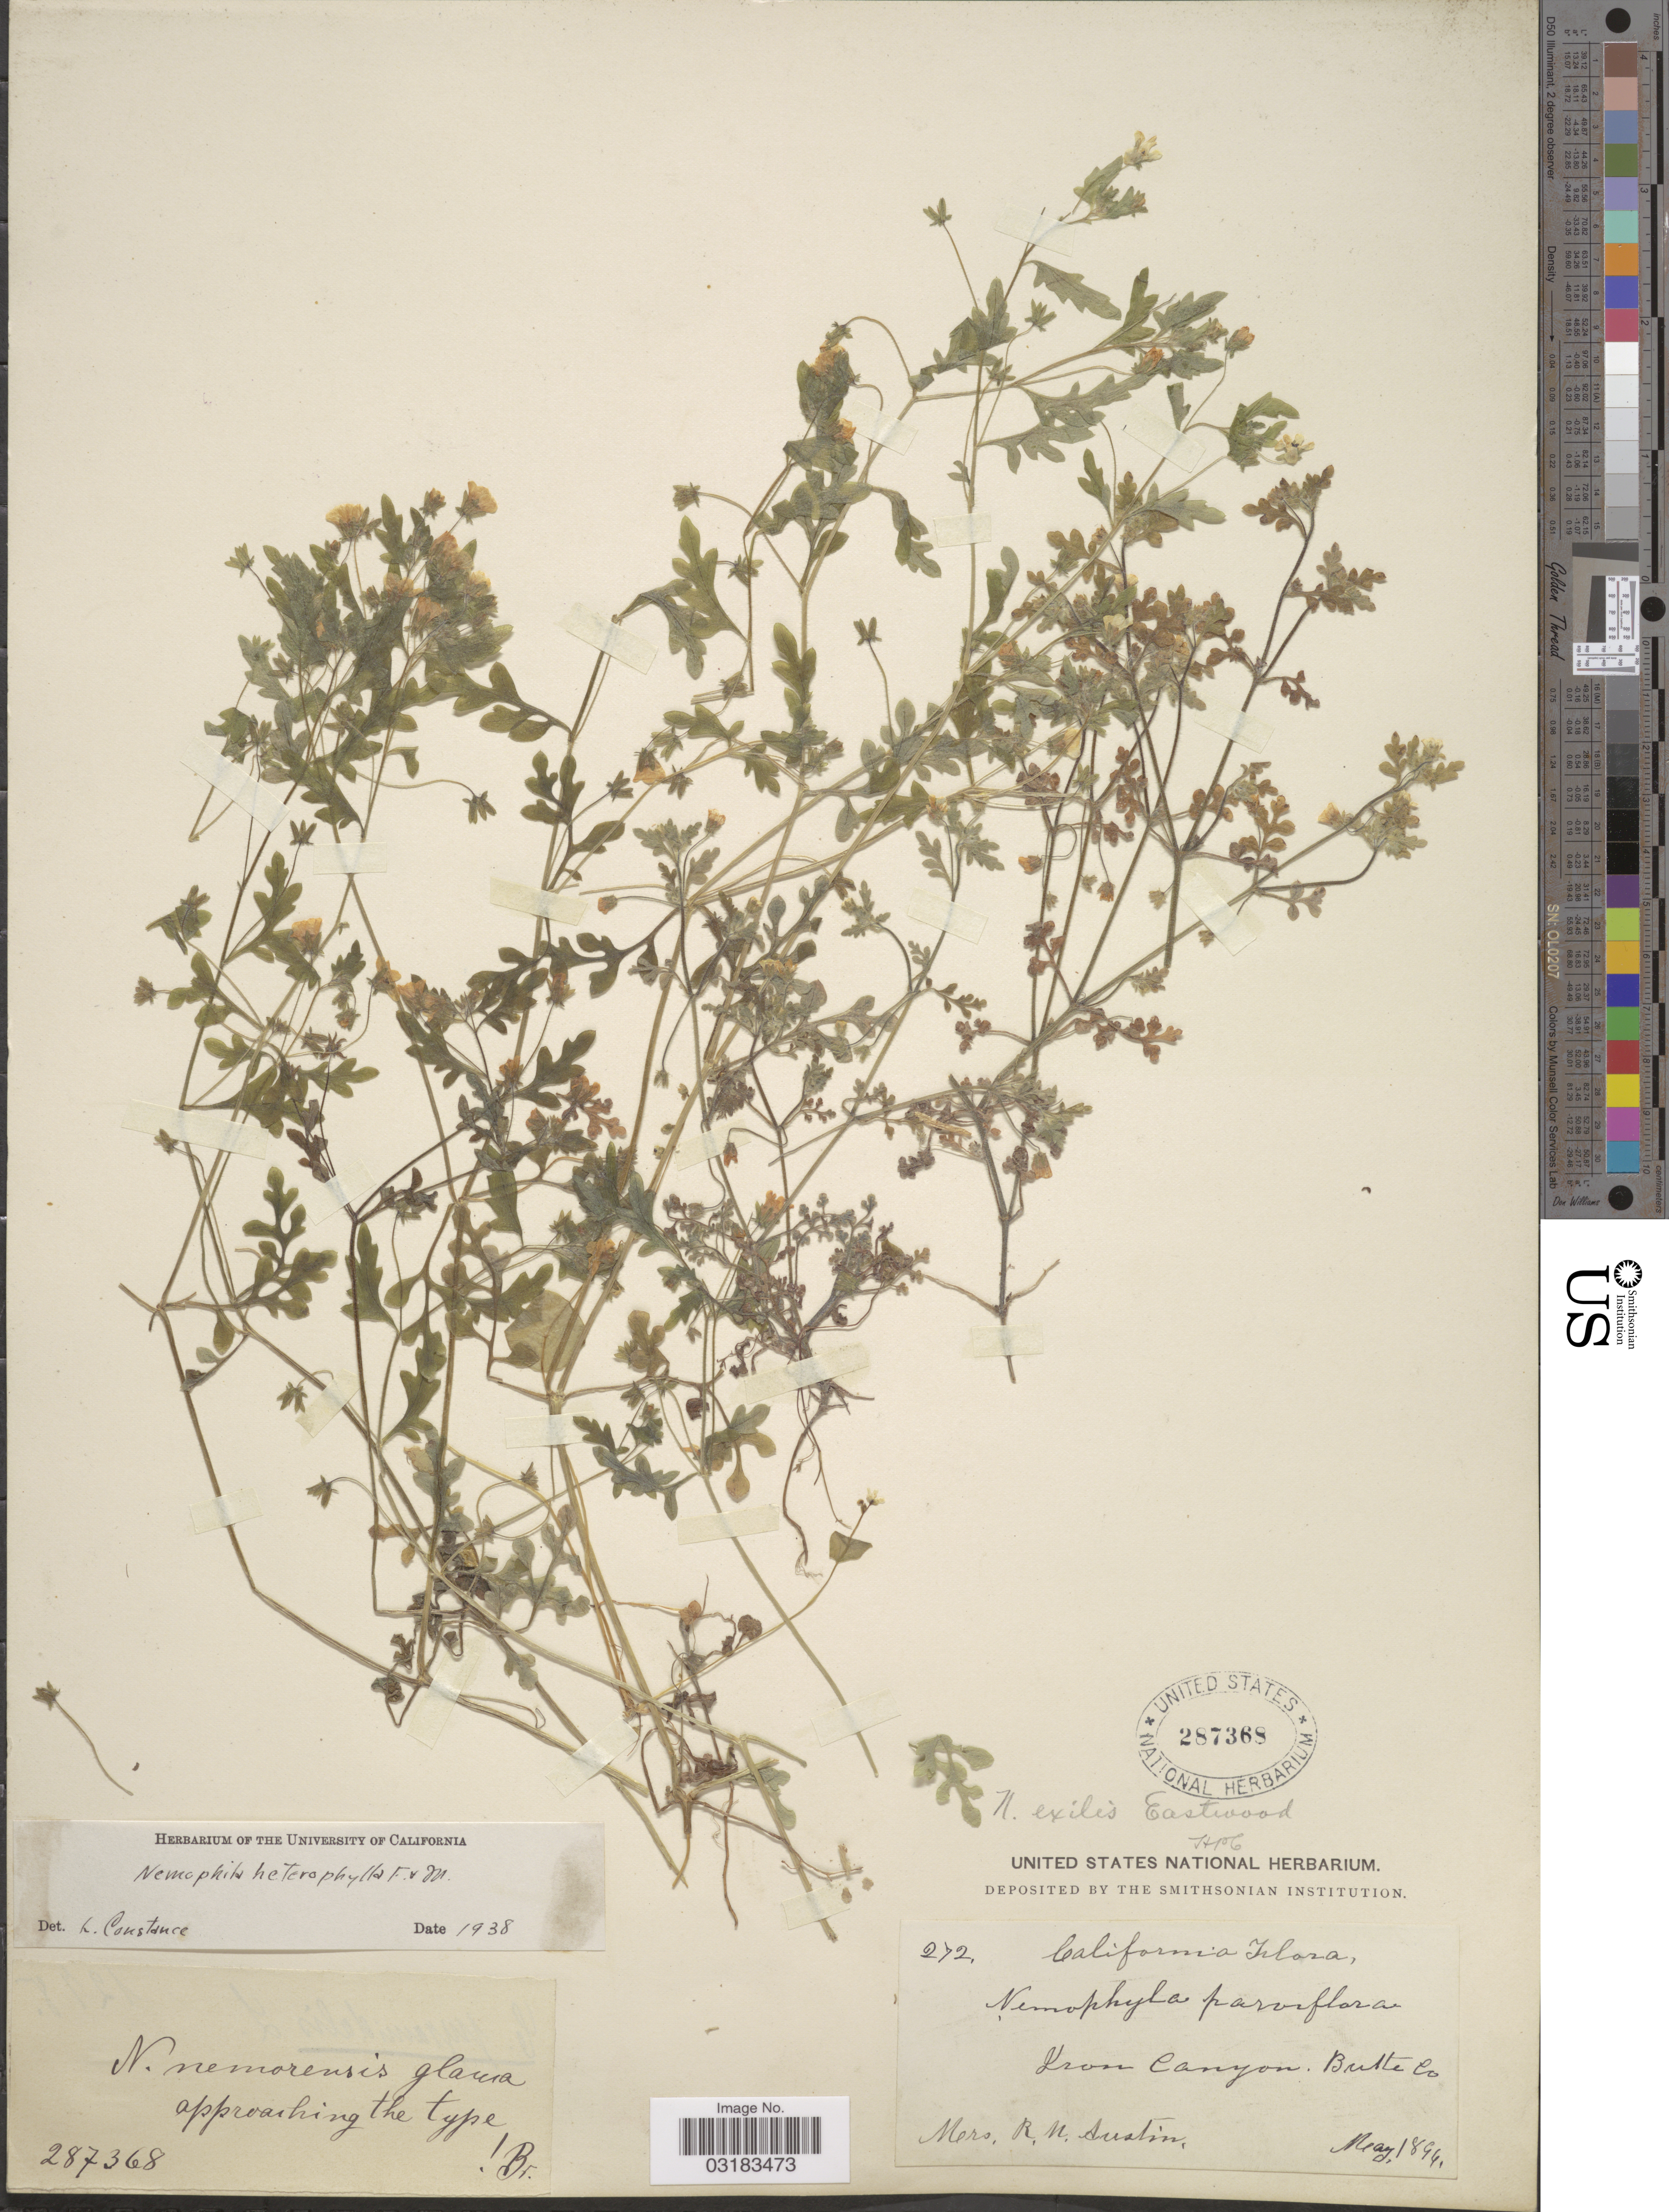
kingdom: Plantae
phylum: Tracheophyta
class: Magnoliopsida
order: Boraginales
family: Hydrophyllaceae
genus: Nemophila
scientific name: Nemophila heterophylla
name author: Fisch. & C.A. Mey.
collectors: R. Austin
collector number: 272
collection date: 1894-05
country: United States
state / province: California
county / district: Butte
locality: Iron Canyon. Butte Co.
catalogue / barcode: US 287368